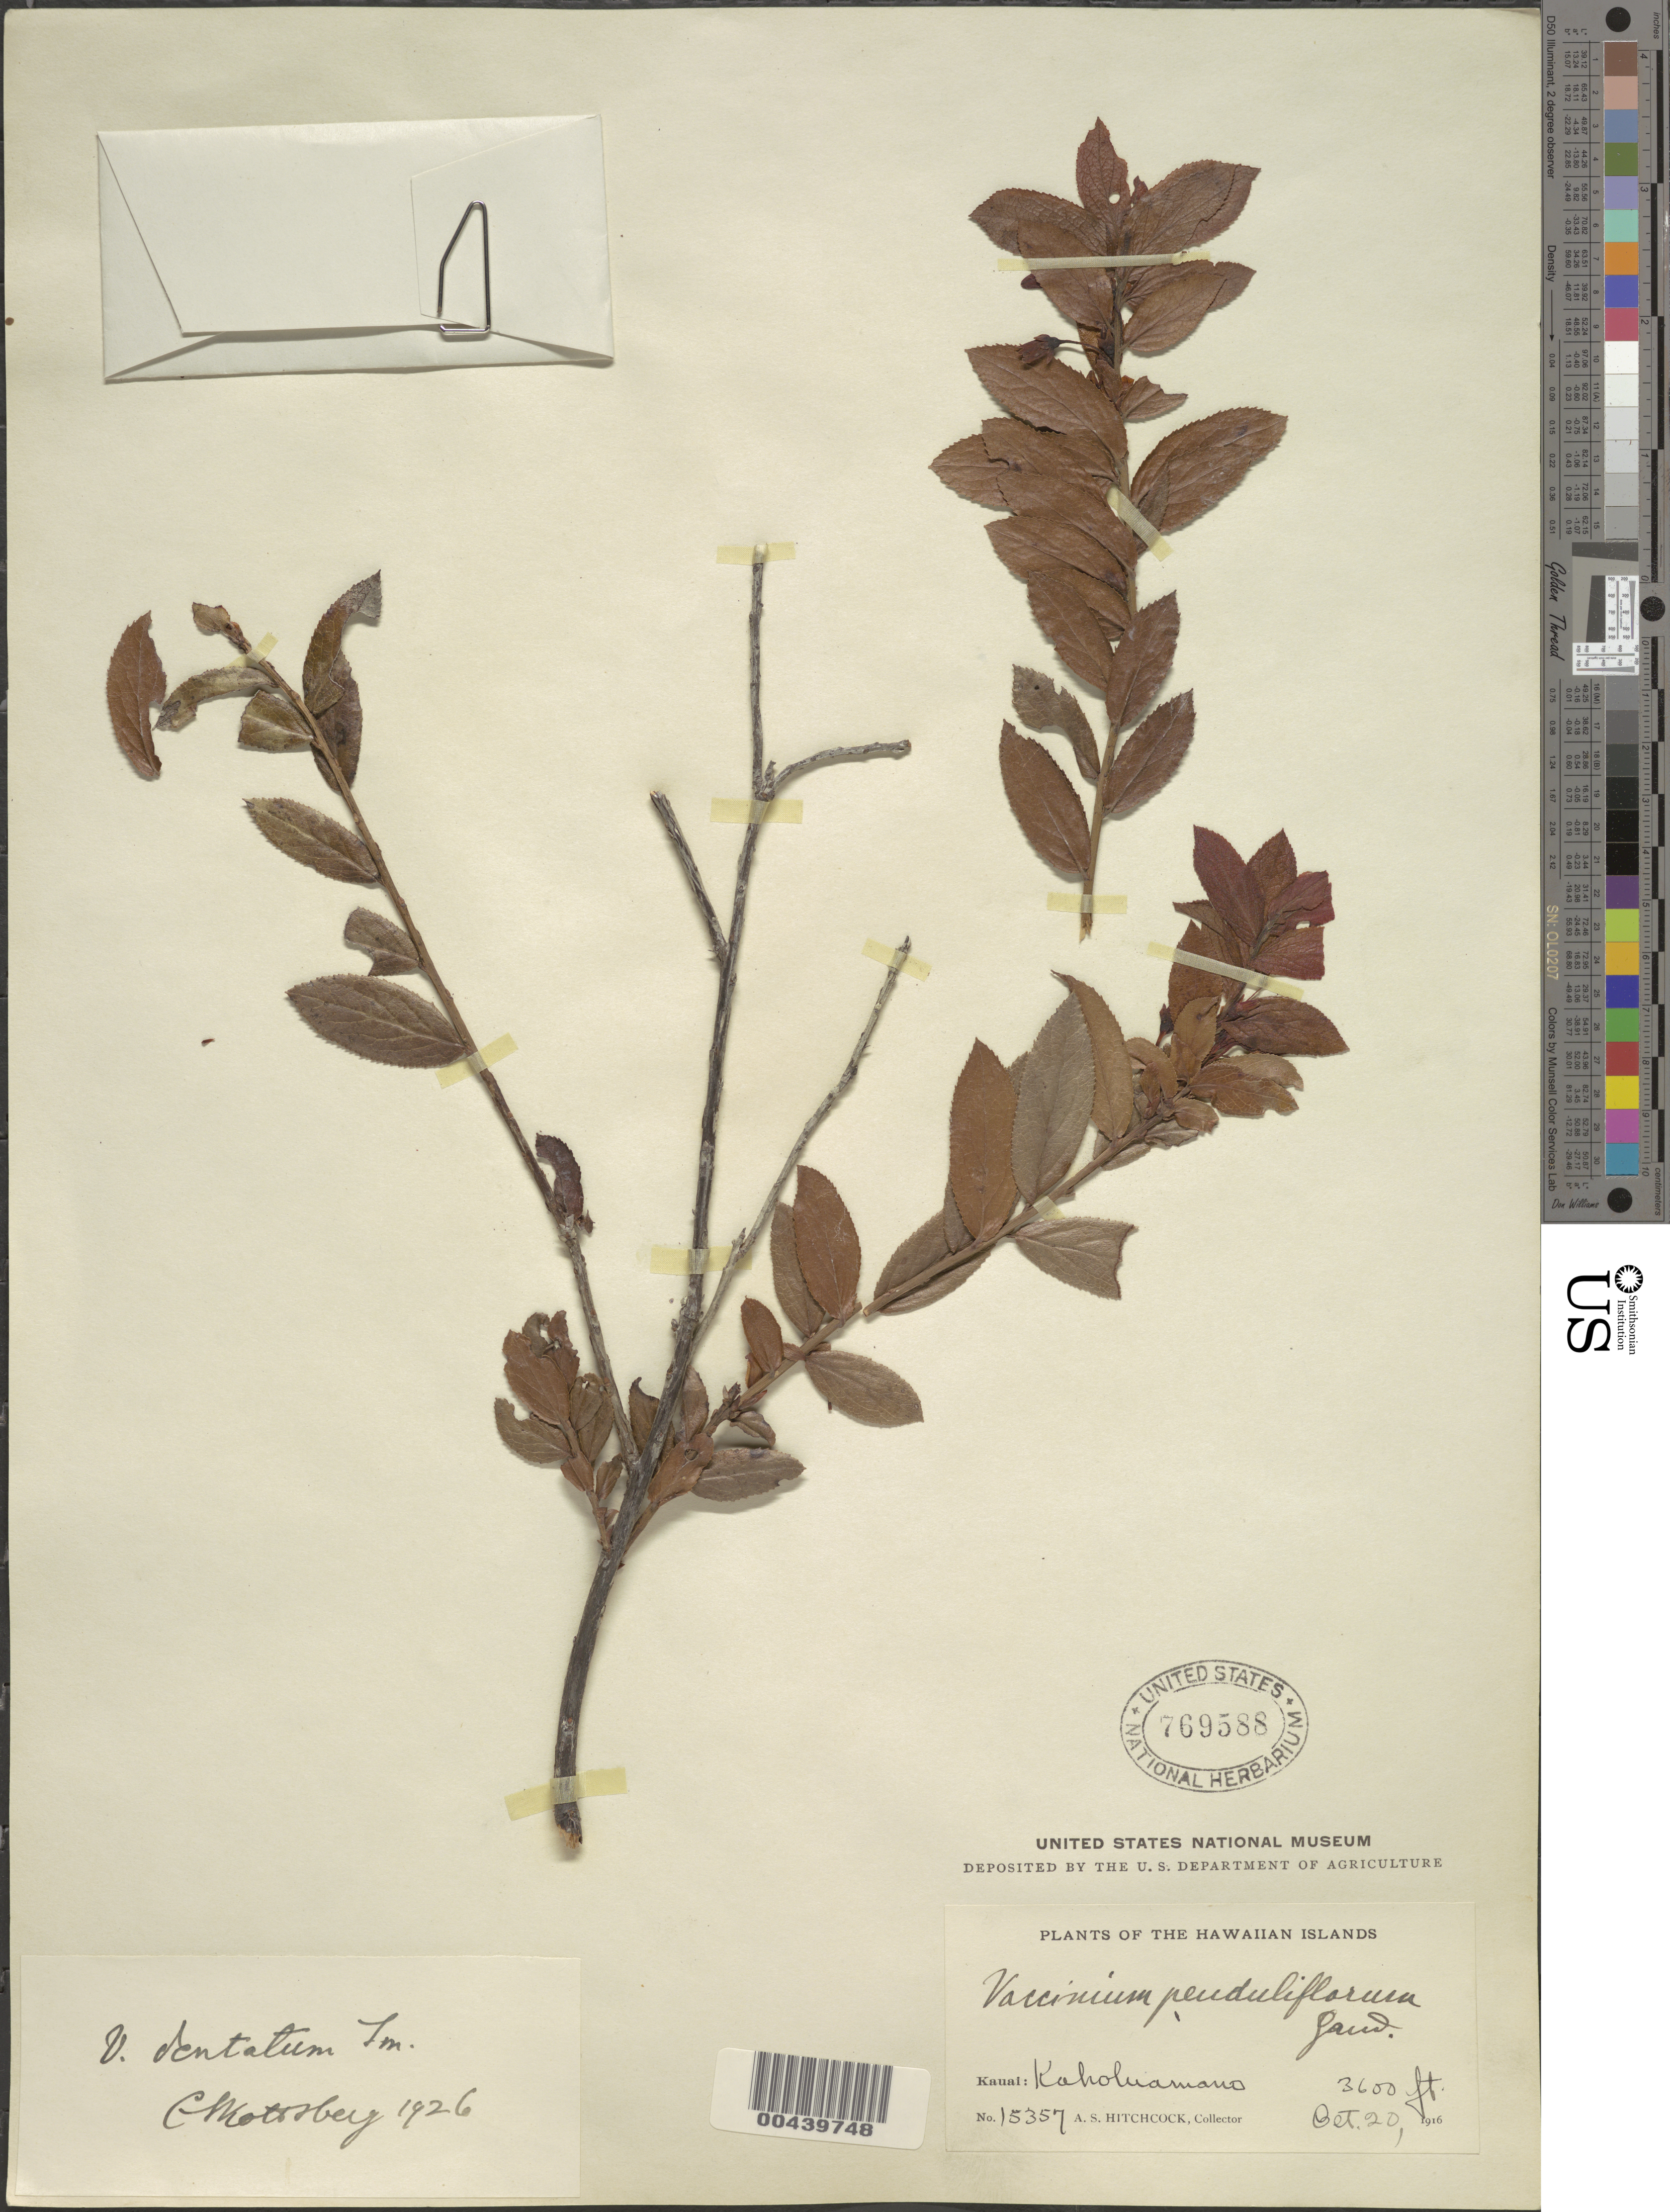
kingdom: Plantae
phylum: Tracheophyta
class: Magnoliopsida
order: Ericales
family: Ericaceae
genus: Vaccinium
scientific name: Vaccinium dentatum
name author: Sm.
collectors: A. S. Hitchcock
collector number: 15357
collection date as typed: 20 Oct 1916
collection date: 1916-10-20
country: United States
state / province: Hawaii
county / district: Kauai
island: Kaua'i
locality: Kaholuamano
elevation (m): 1097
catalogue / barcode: US 769588